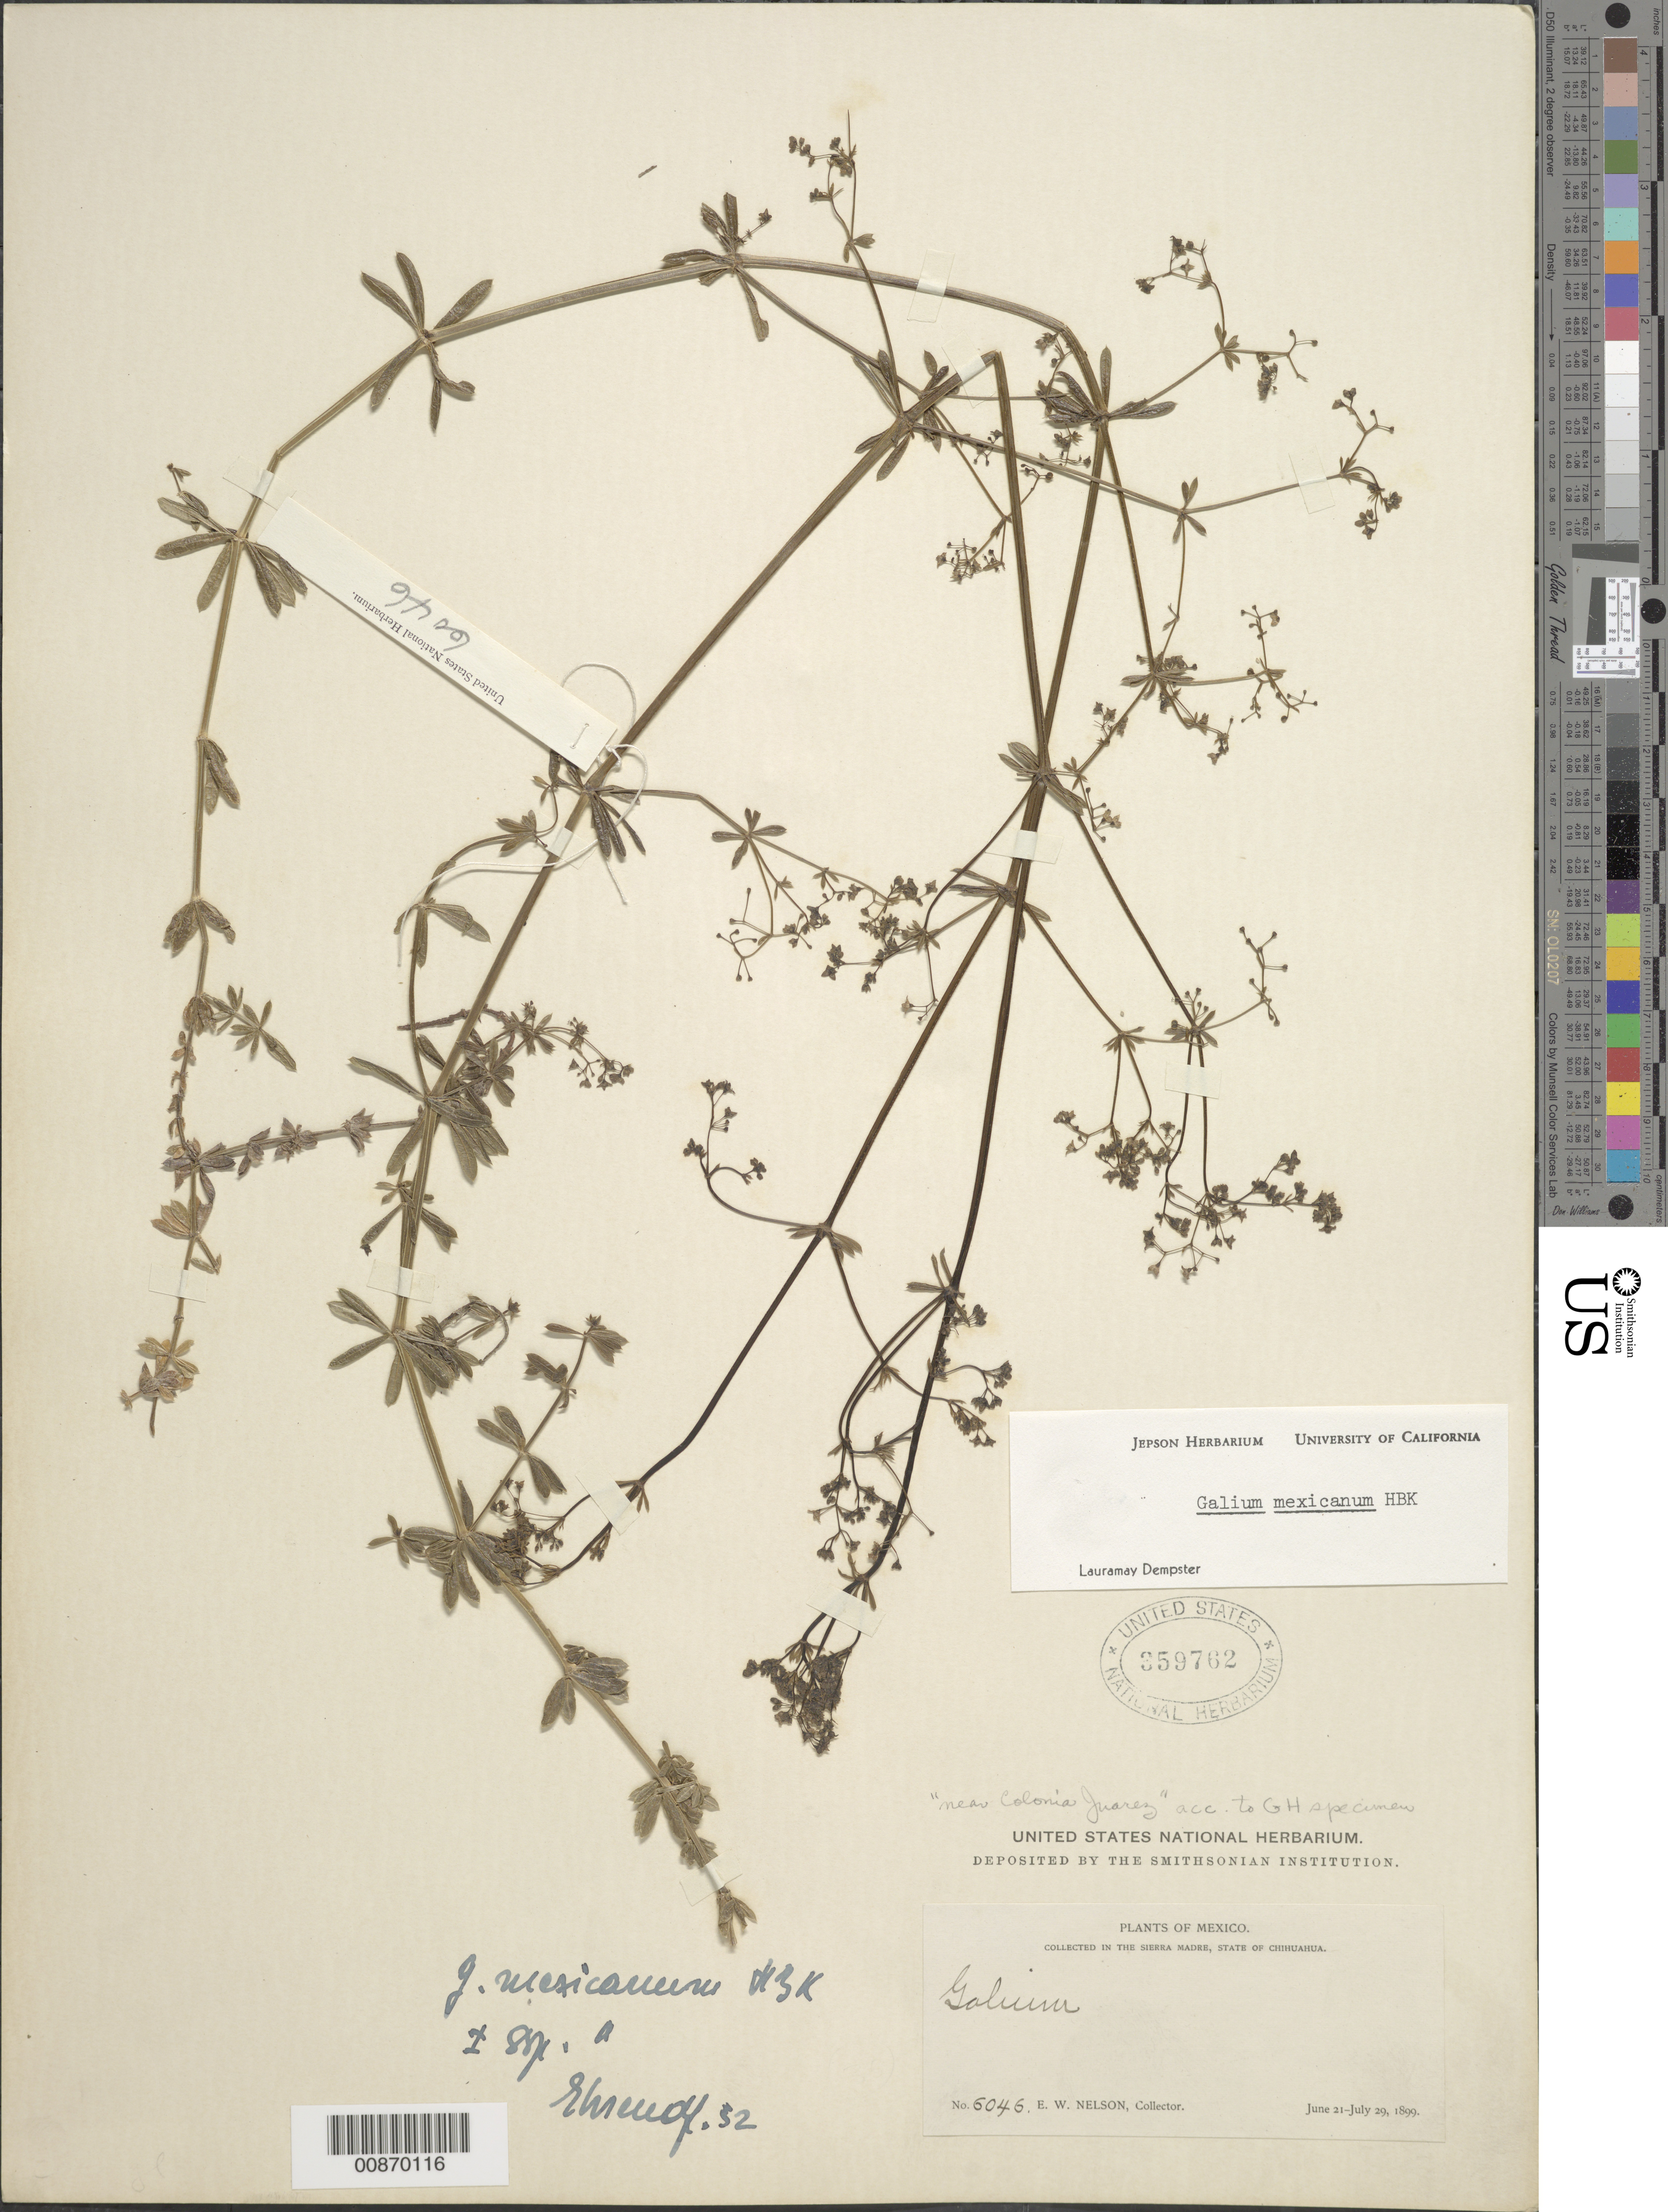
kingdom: Plantae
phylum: Tracheophyta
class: Magnoliopsida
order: Gentianales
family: Rubiaceae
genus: Galium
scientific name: Galium mexicanum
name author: Kunth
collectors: E. W. Nelson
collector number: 6046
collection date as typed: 21 Jun 1899 to 29 Jul 1899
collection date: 1899-06-21/1899-07-29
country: Mexico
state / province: Chihuahua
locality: Sierra Madre, Chihuahua.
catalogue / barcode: US 359762